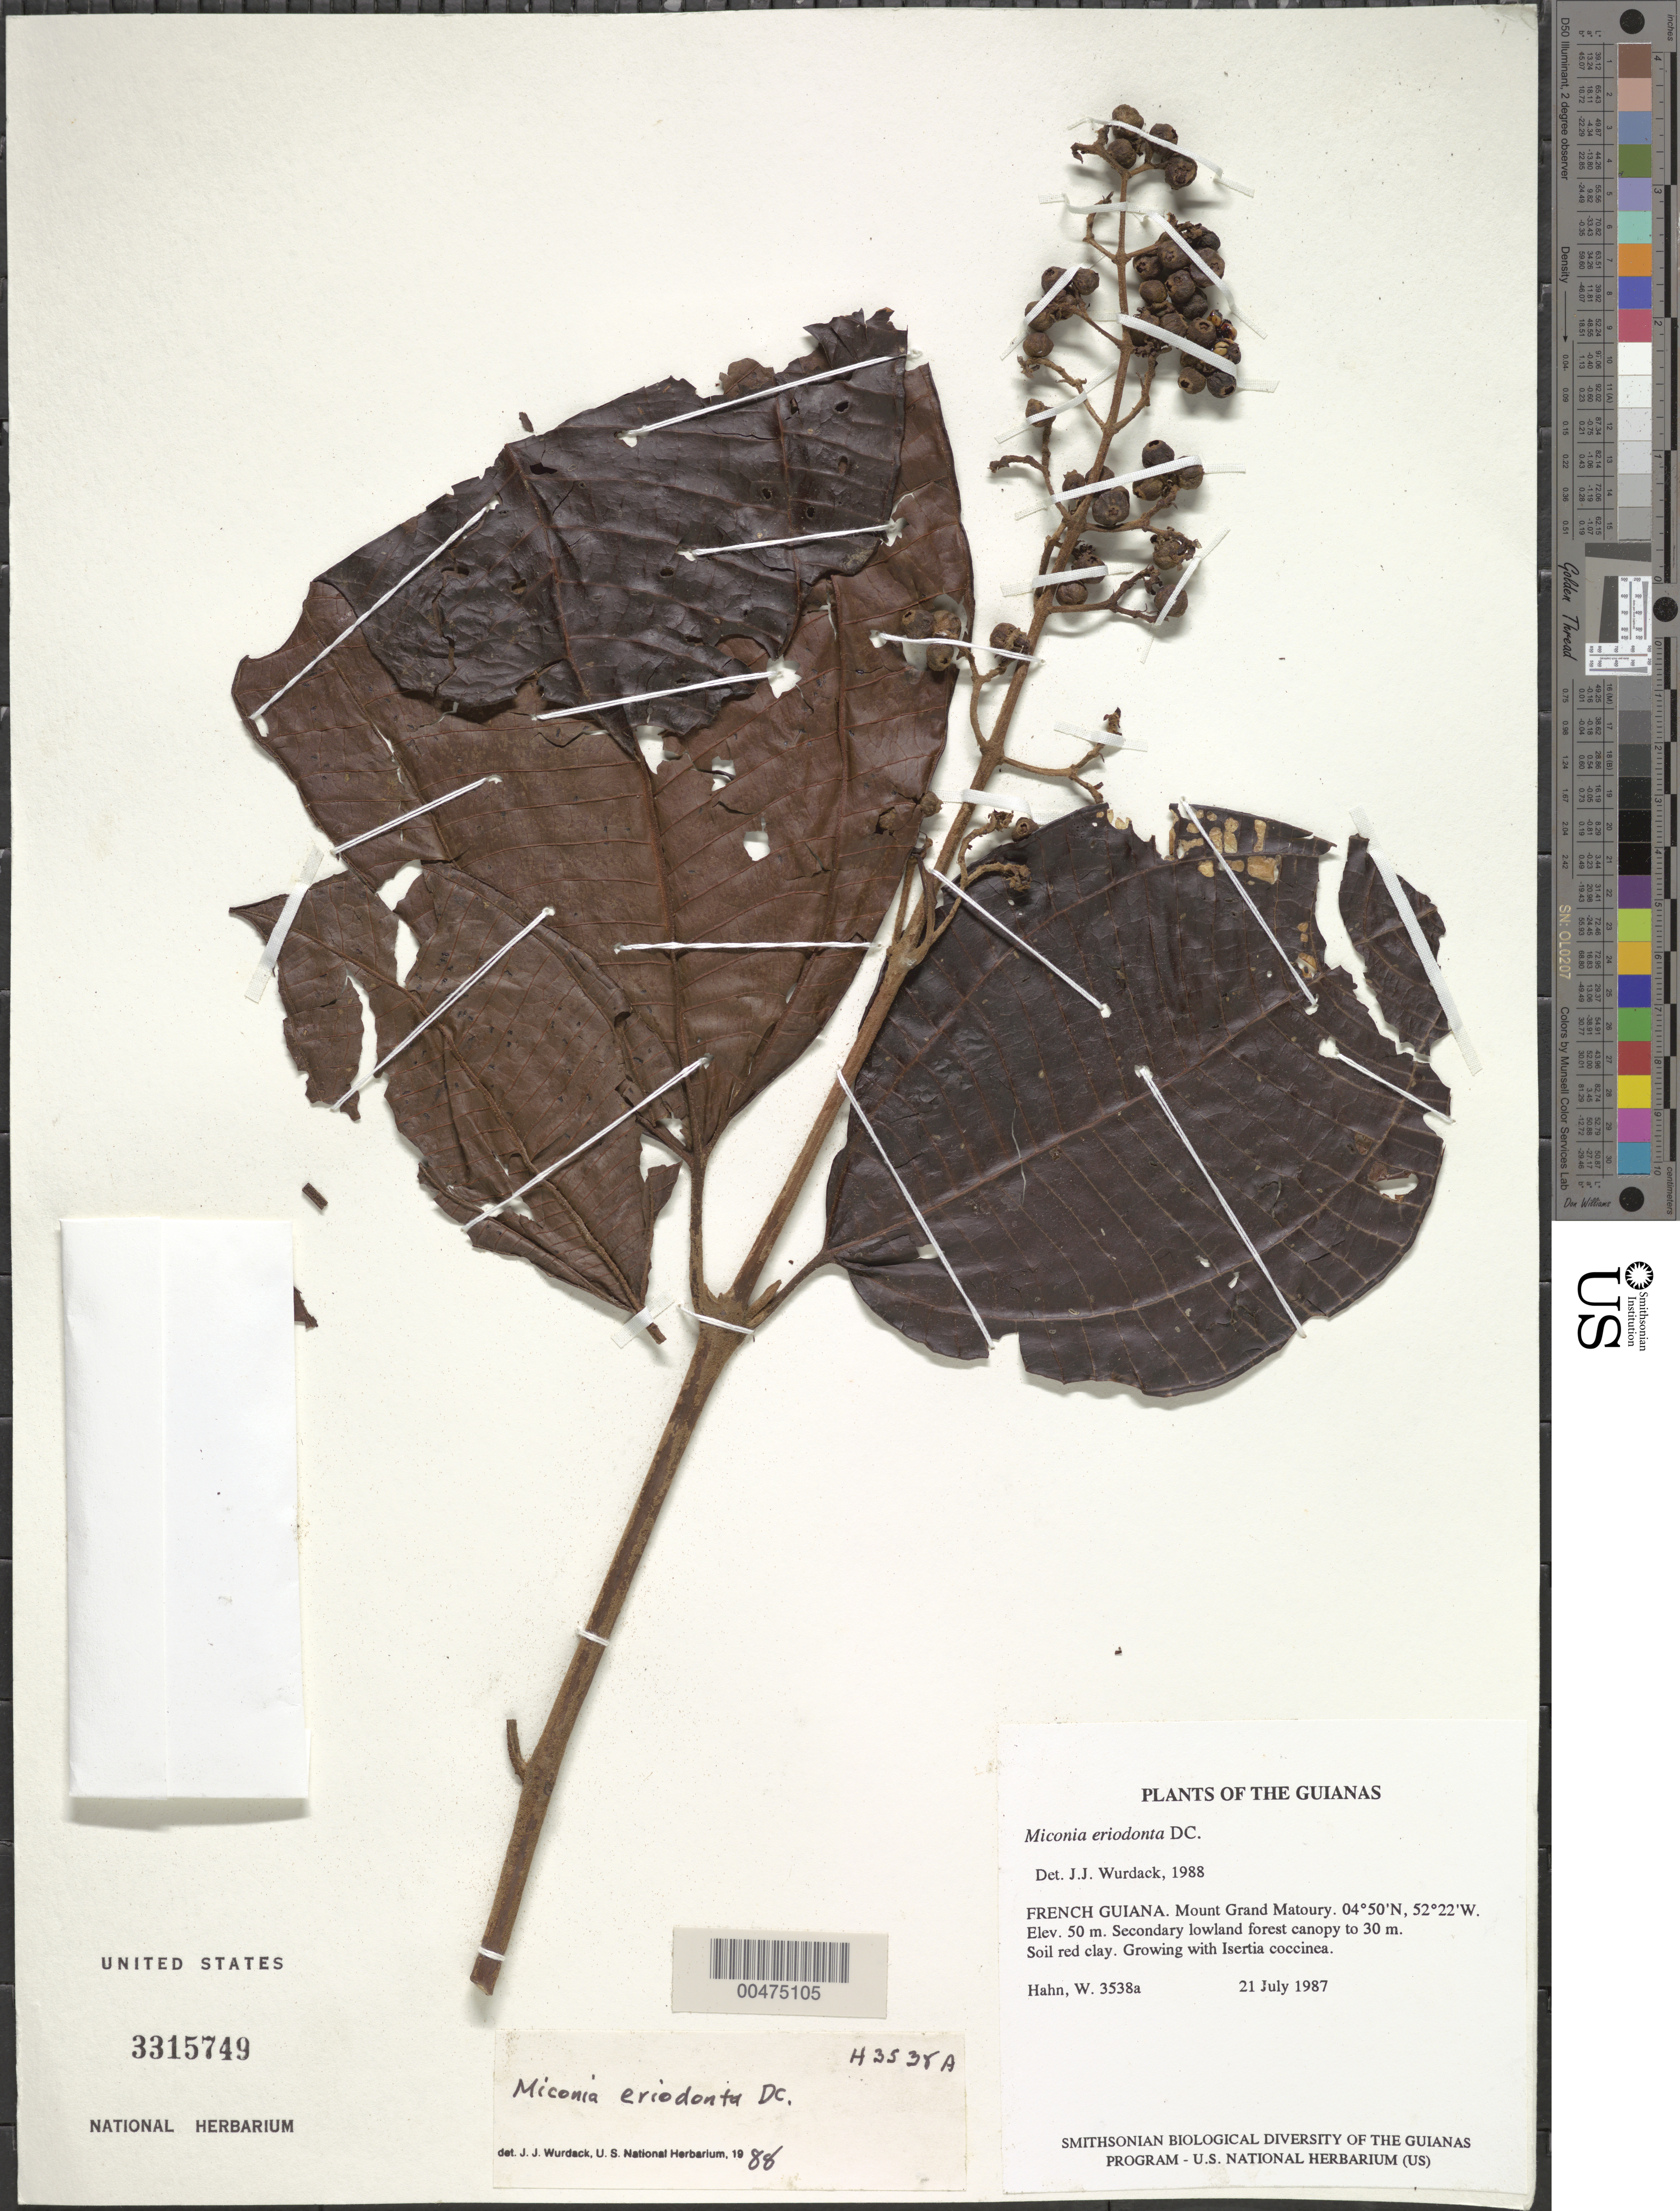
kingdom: Plantae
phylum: Tracheophyta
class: Magnoliopsida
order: Myrtales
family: Melastomataceae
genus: Miconia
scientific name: Miconia eriodonta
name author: DC.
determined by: Wurdack, John J., (US), US (UNITED STATES)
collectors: W. Hahn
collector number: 3538 a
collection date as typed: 21 July 1987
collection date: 1987-07-21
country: French Guiana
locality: Mount Grand Matoury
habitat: Secondary lowland forest canopy to 30 m. Soil red clay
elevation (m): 50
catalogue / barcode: US 3315749-2